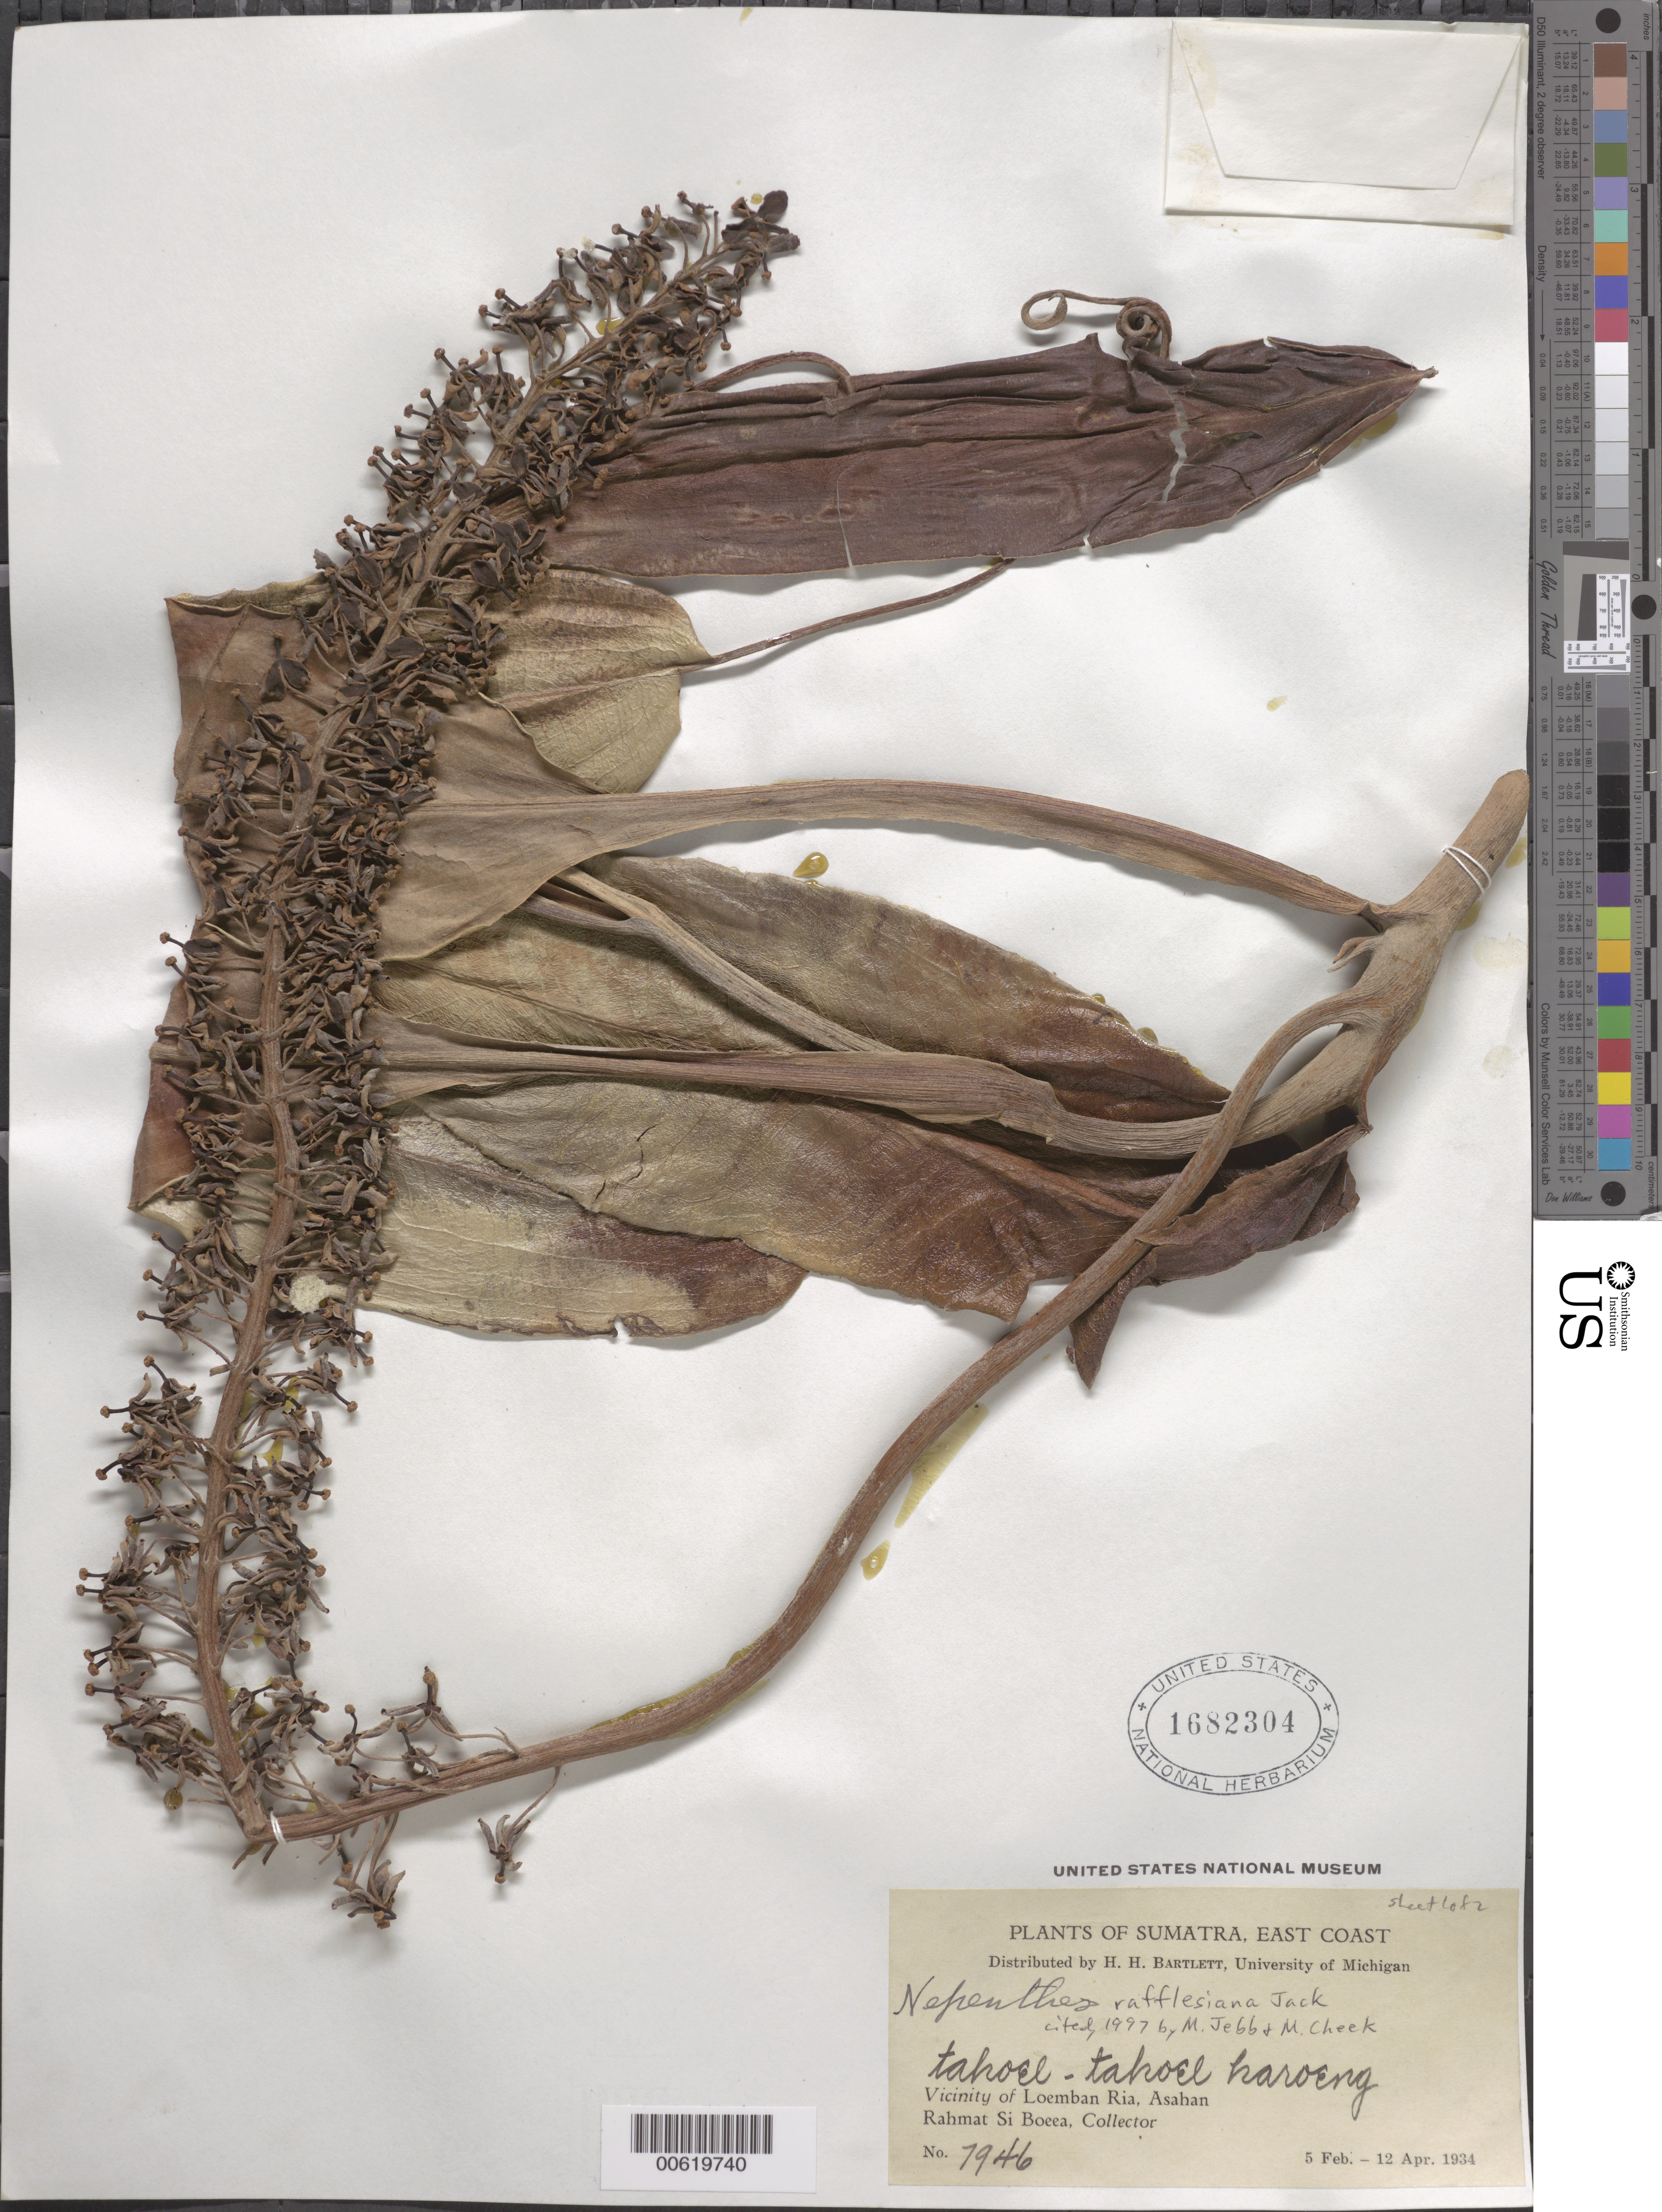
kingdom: Plantae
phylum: Tracheophyta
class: Magnoliopsida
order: Caryophyllales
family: Nepenthaceae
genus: Nepenthes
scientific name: Nepenthes rafflesiana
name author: Jack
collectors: Rahmat Si Boeea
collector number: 7946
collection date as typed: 05 Feb 1934 to 12 Apr 1934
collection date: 1934-02-05/1934-04-12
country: Indonesia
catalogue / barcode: US 1682304